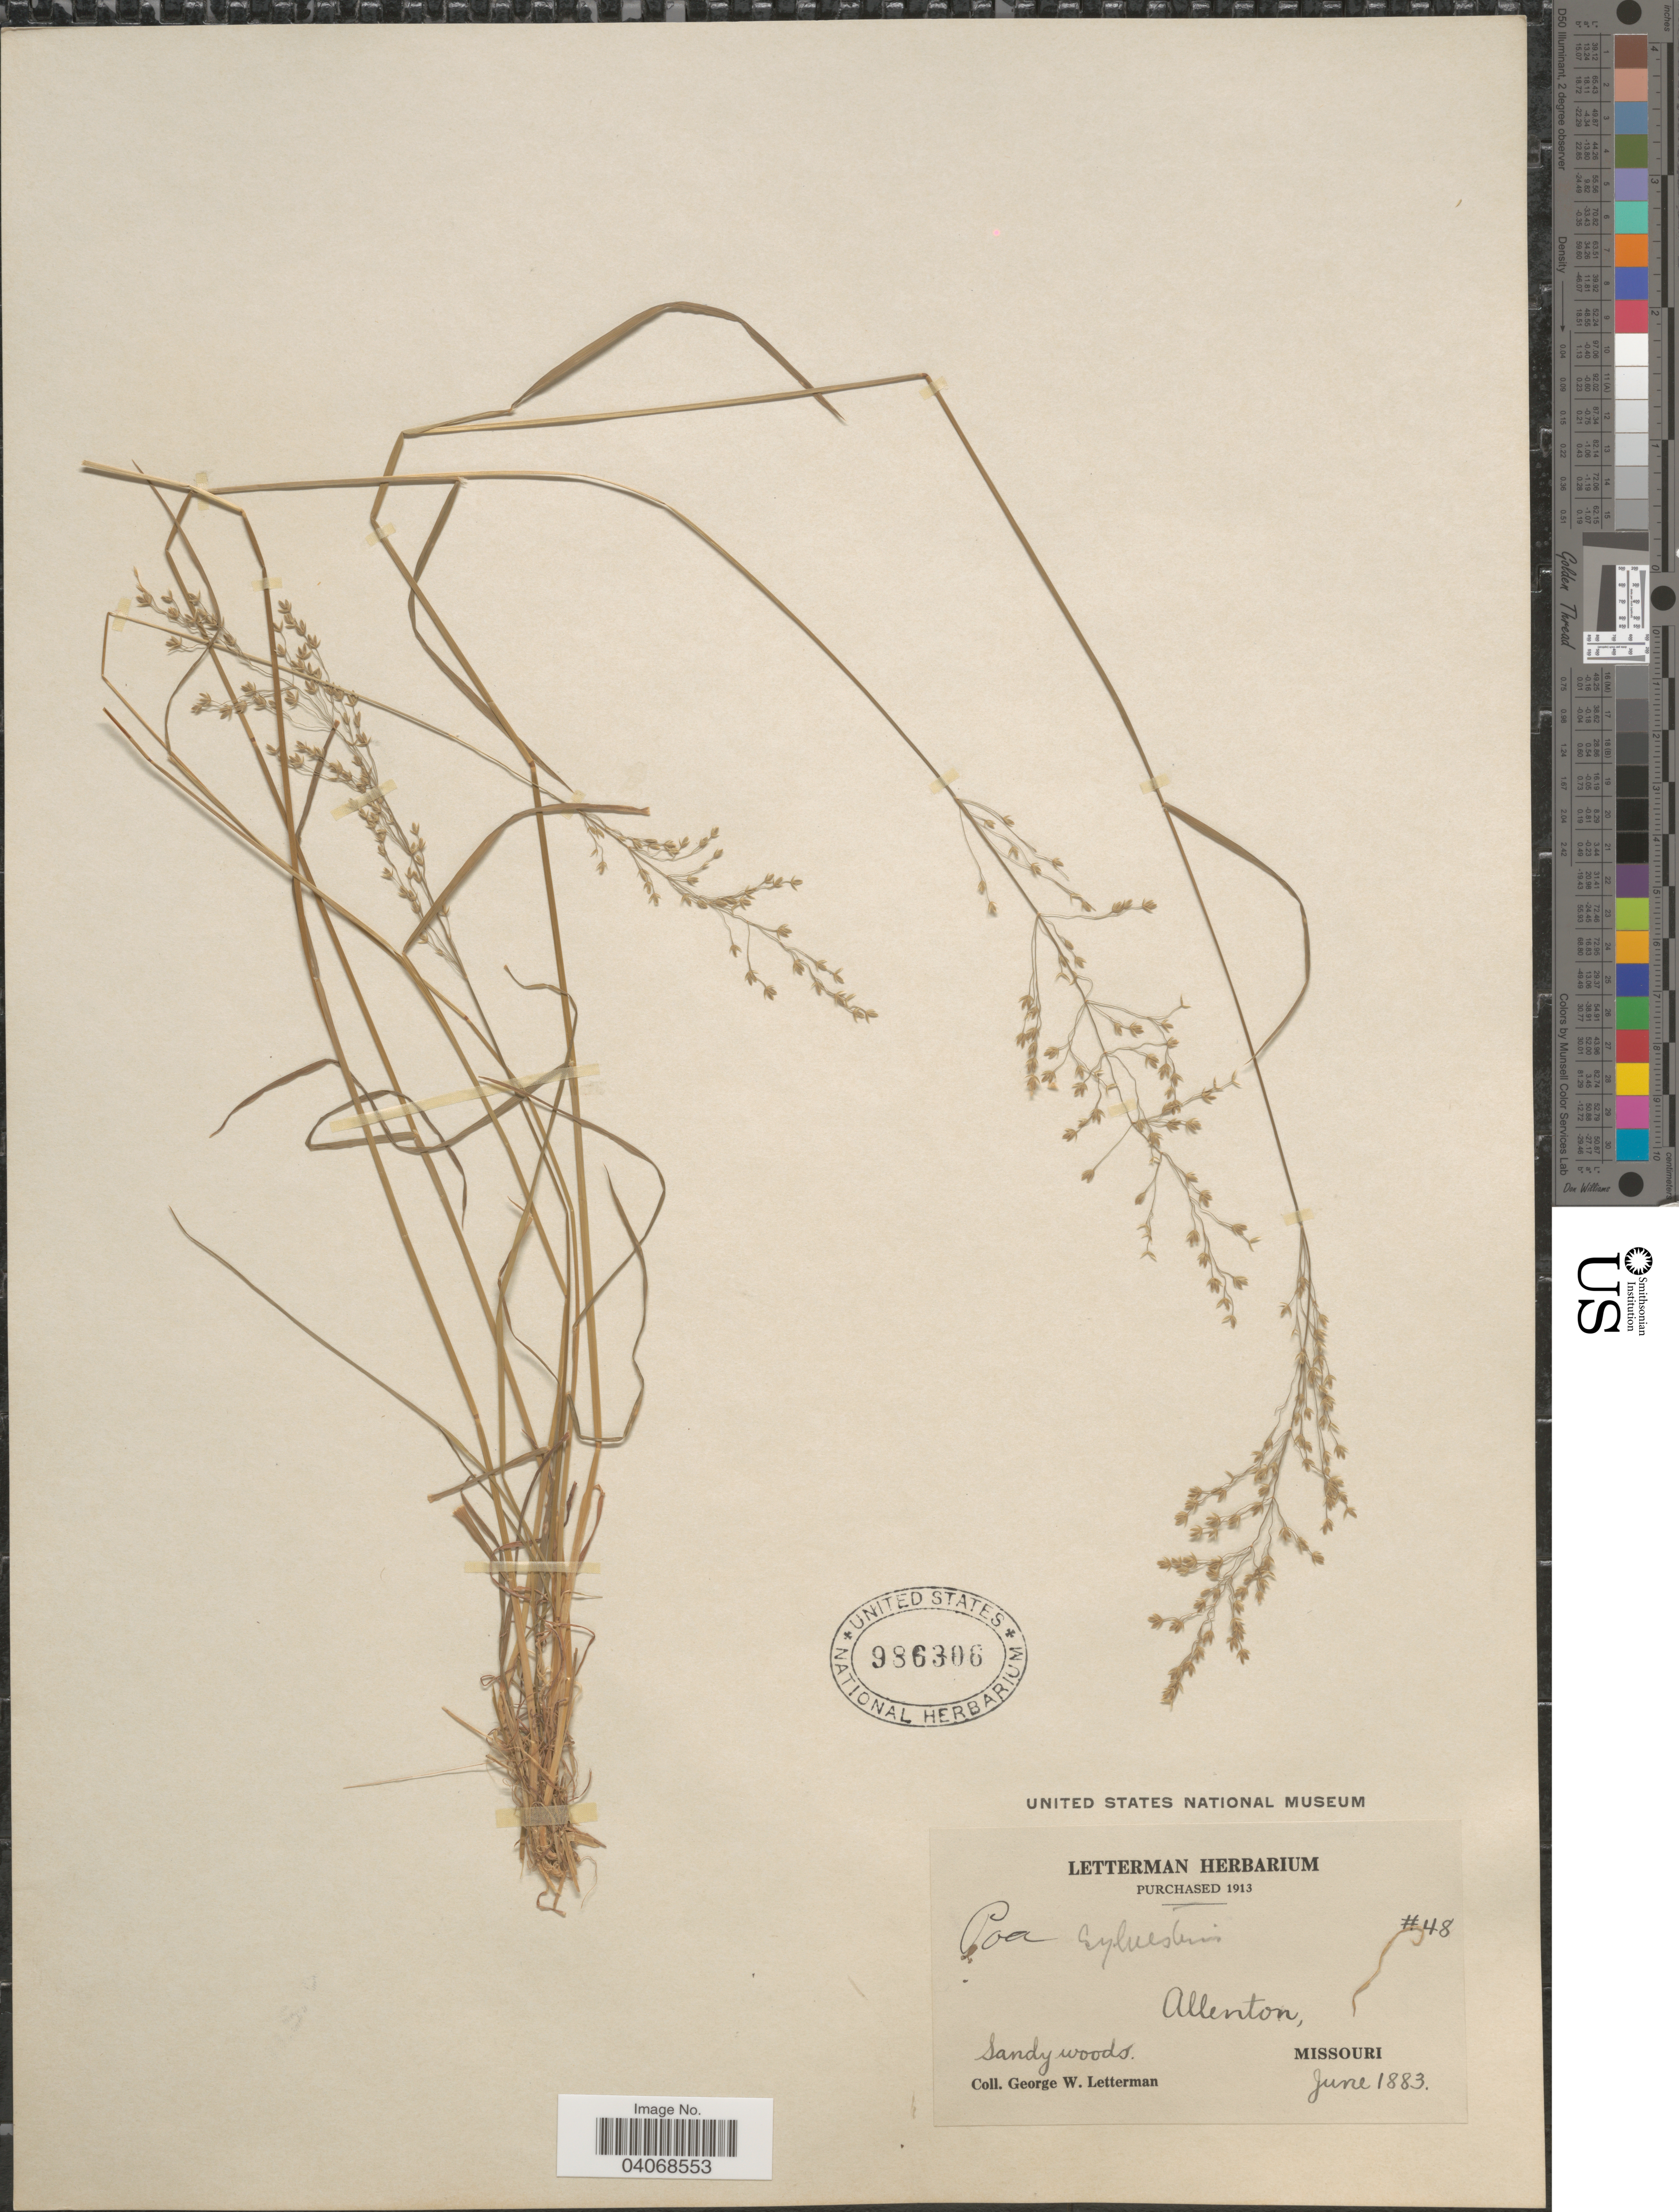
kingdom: Plantae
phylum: Tracheophyta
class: Liliopsida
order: Poales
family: Poaceae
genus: Poa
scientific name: Poa sylvestris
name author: A. Gray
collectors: G. W. Letterman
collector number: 48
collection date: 1883-06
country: United States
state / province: Missouri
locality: Allenton, Sandy woods.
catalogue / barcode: US 986306